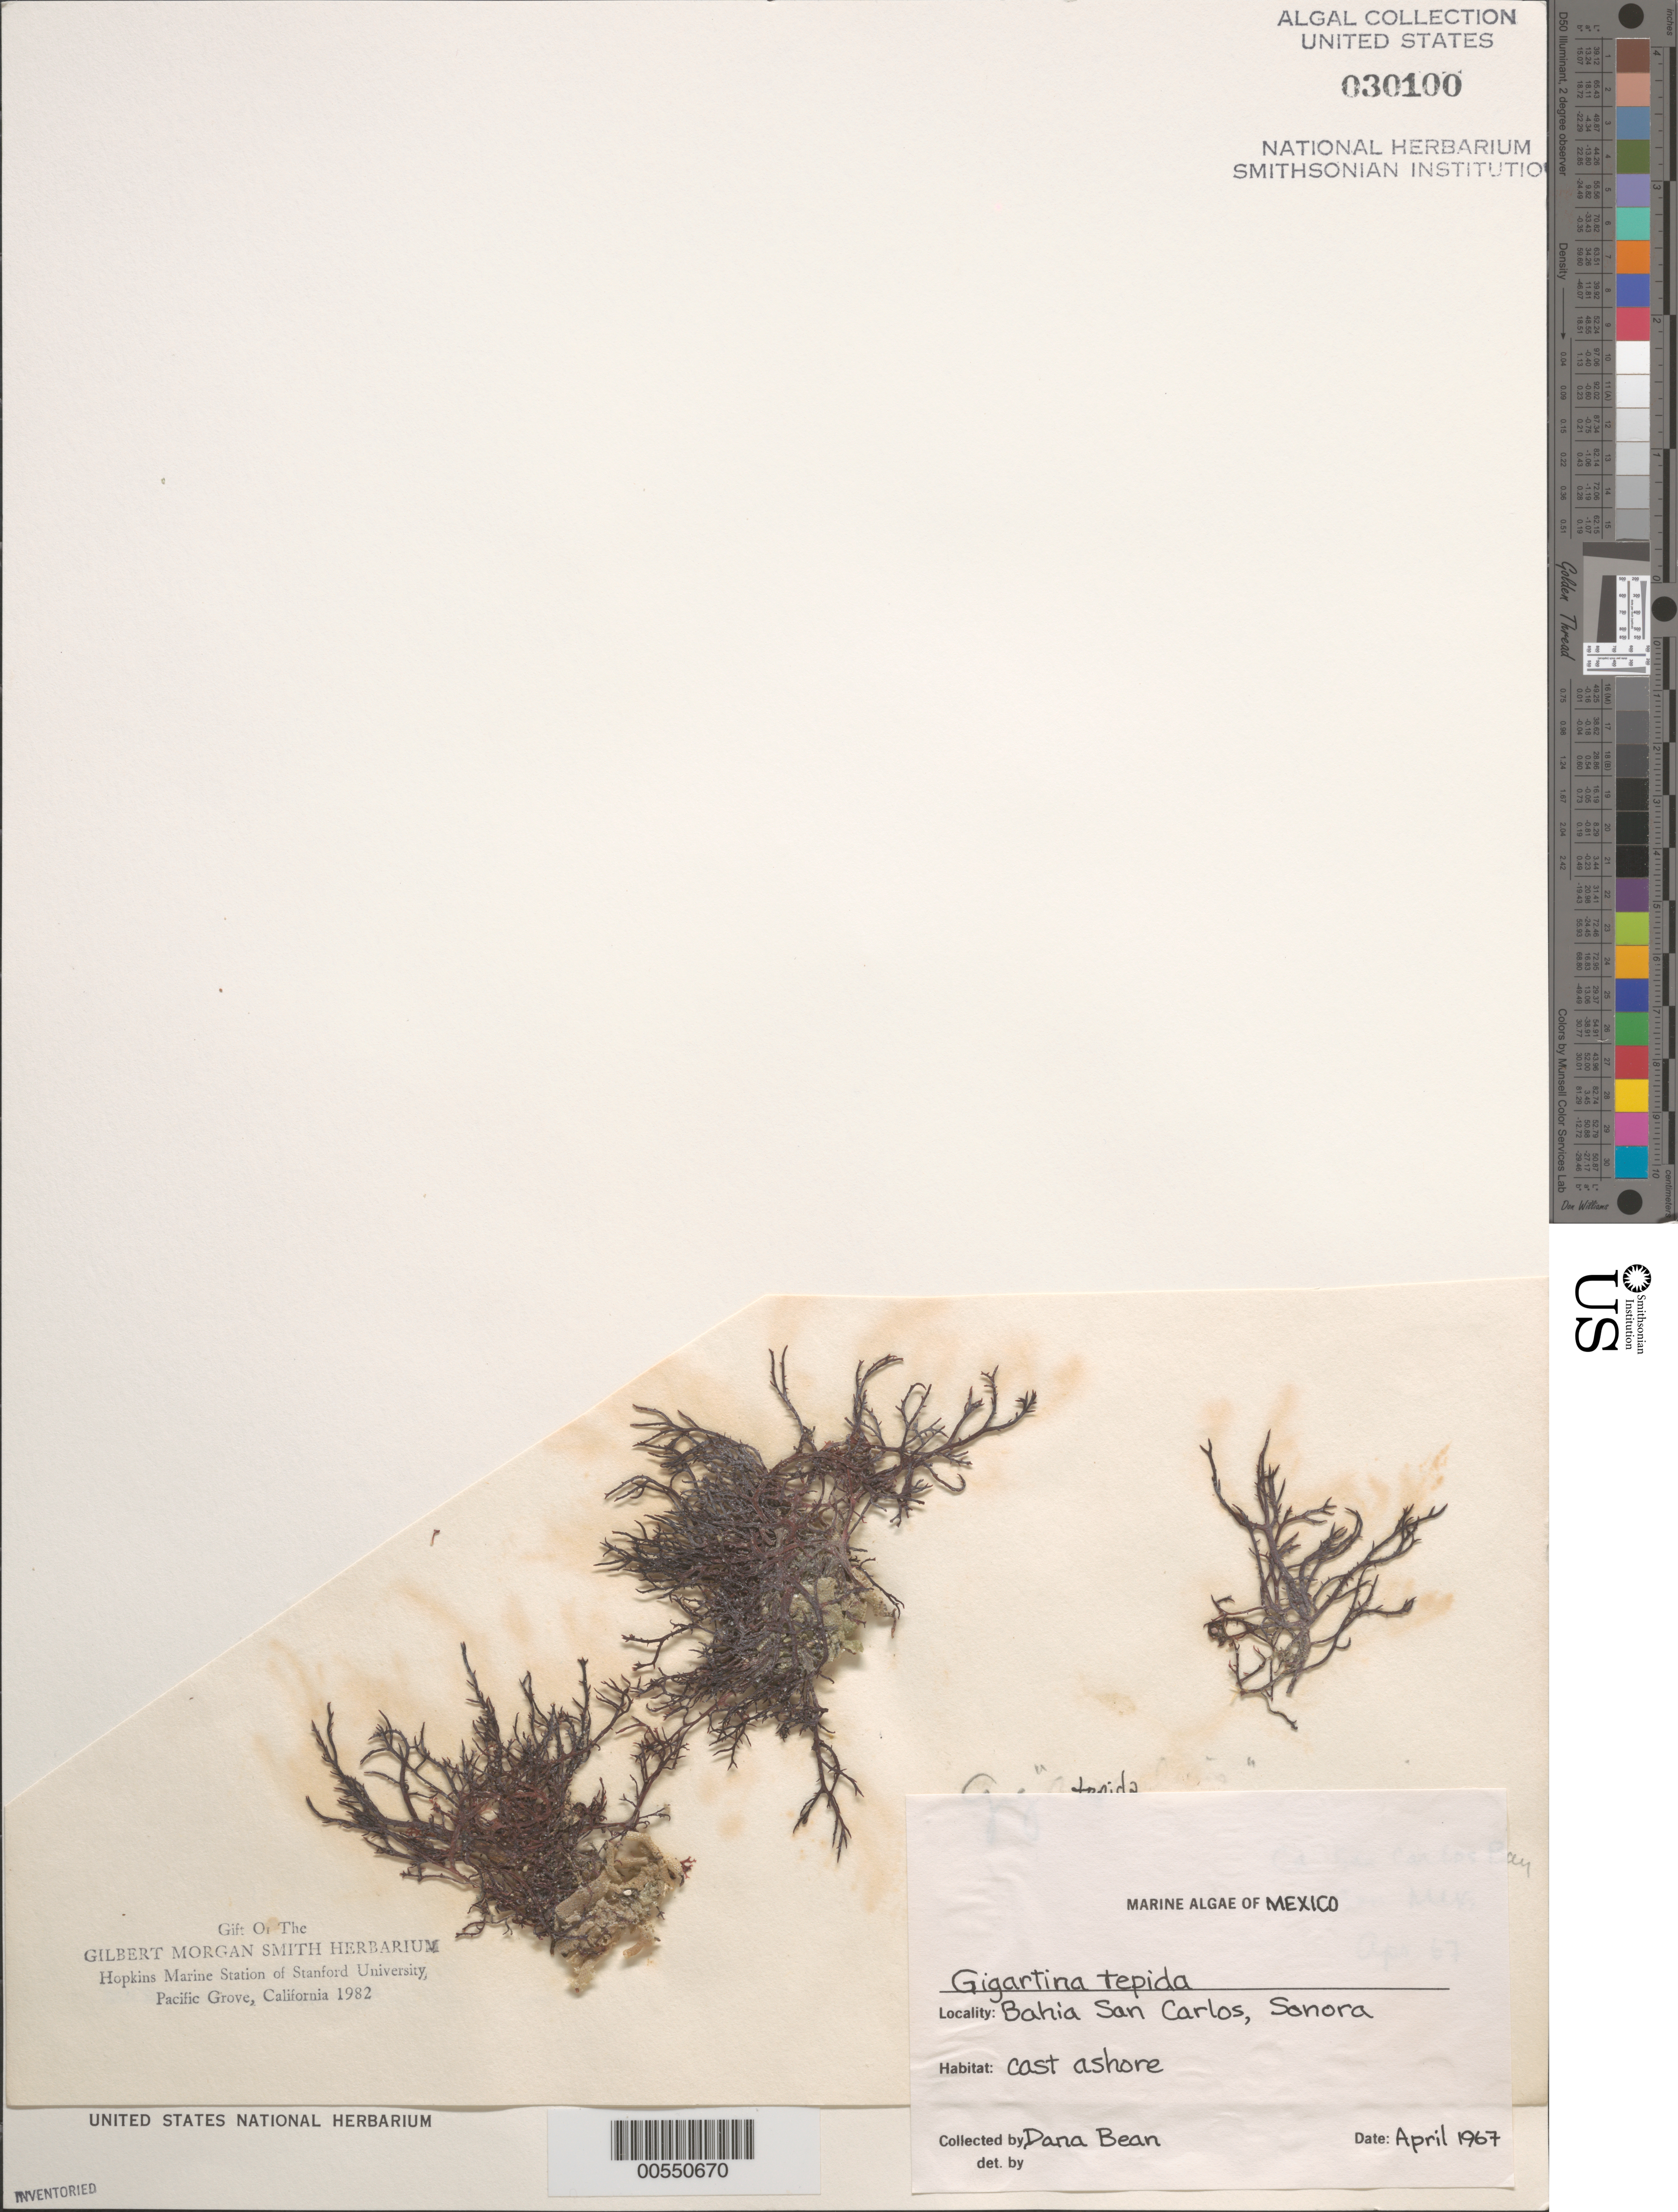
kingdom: Plantae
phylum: Rhodophyta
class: Florideophyceae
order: Gigartinales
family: Gigartinaceae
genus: Chondracanthus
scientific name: Chondracanthus tepidus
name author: (Hollenb.) Guiry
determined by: Algae name updating Project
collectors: D. Bean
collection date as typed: Apr 1967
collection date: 1967-04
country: Mexico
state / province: Sonora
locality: Bahia San Carlos (San Carlos Bay)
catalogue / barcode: US 30100